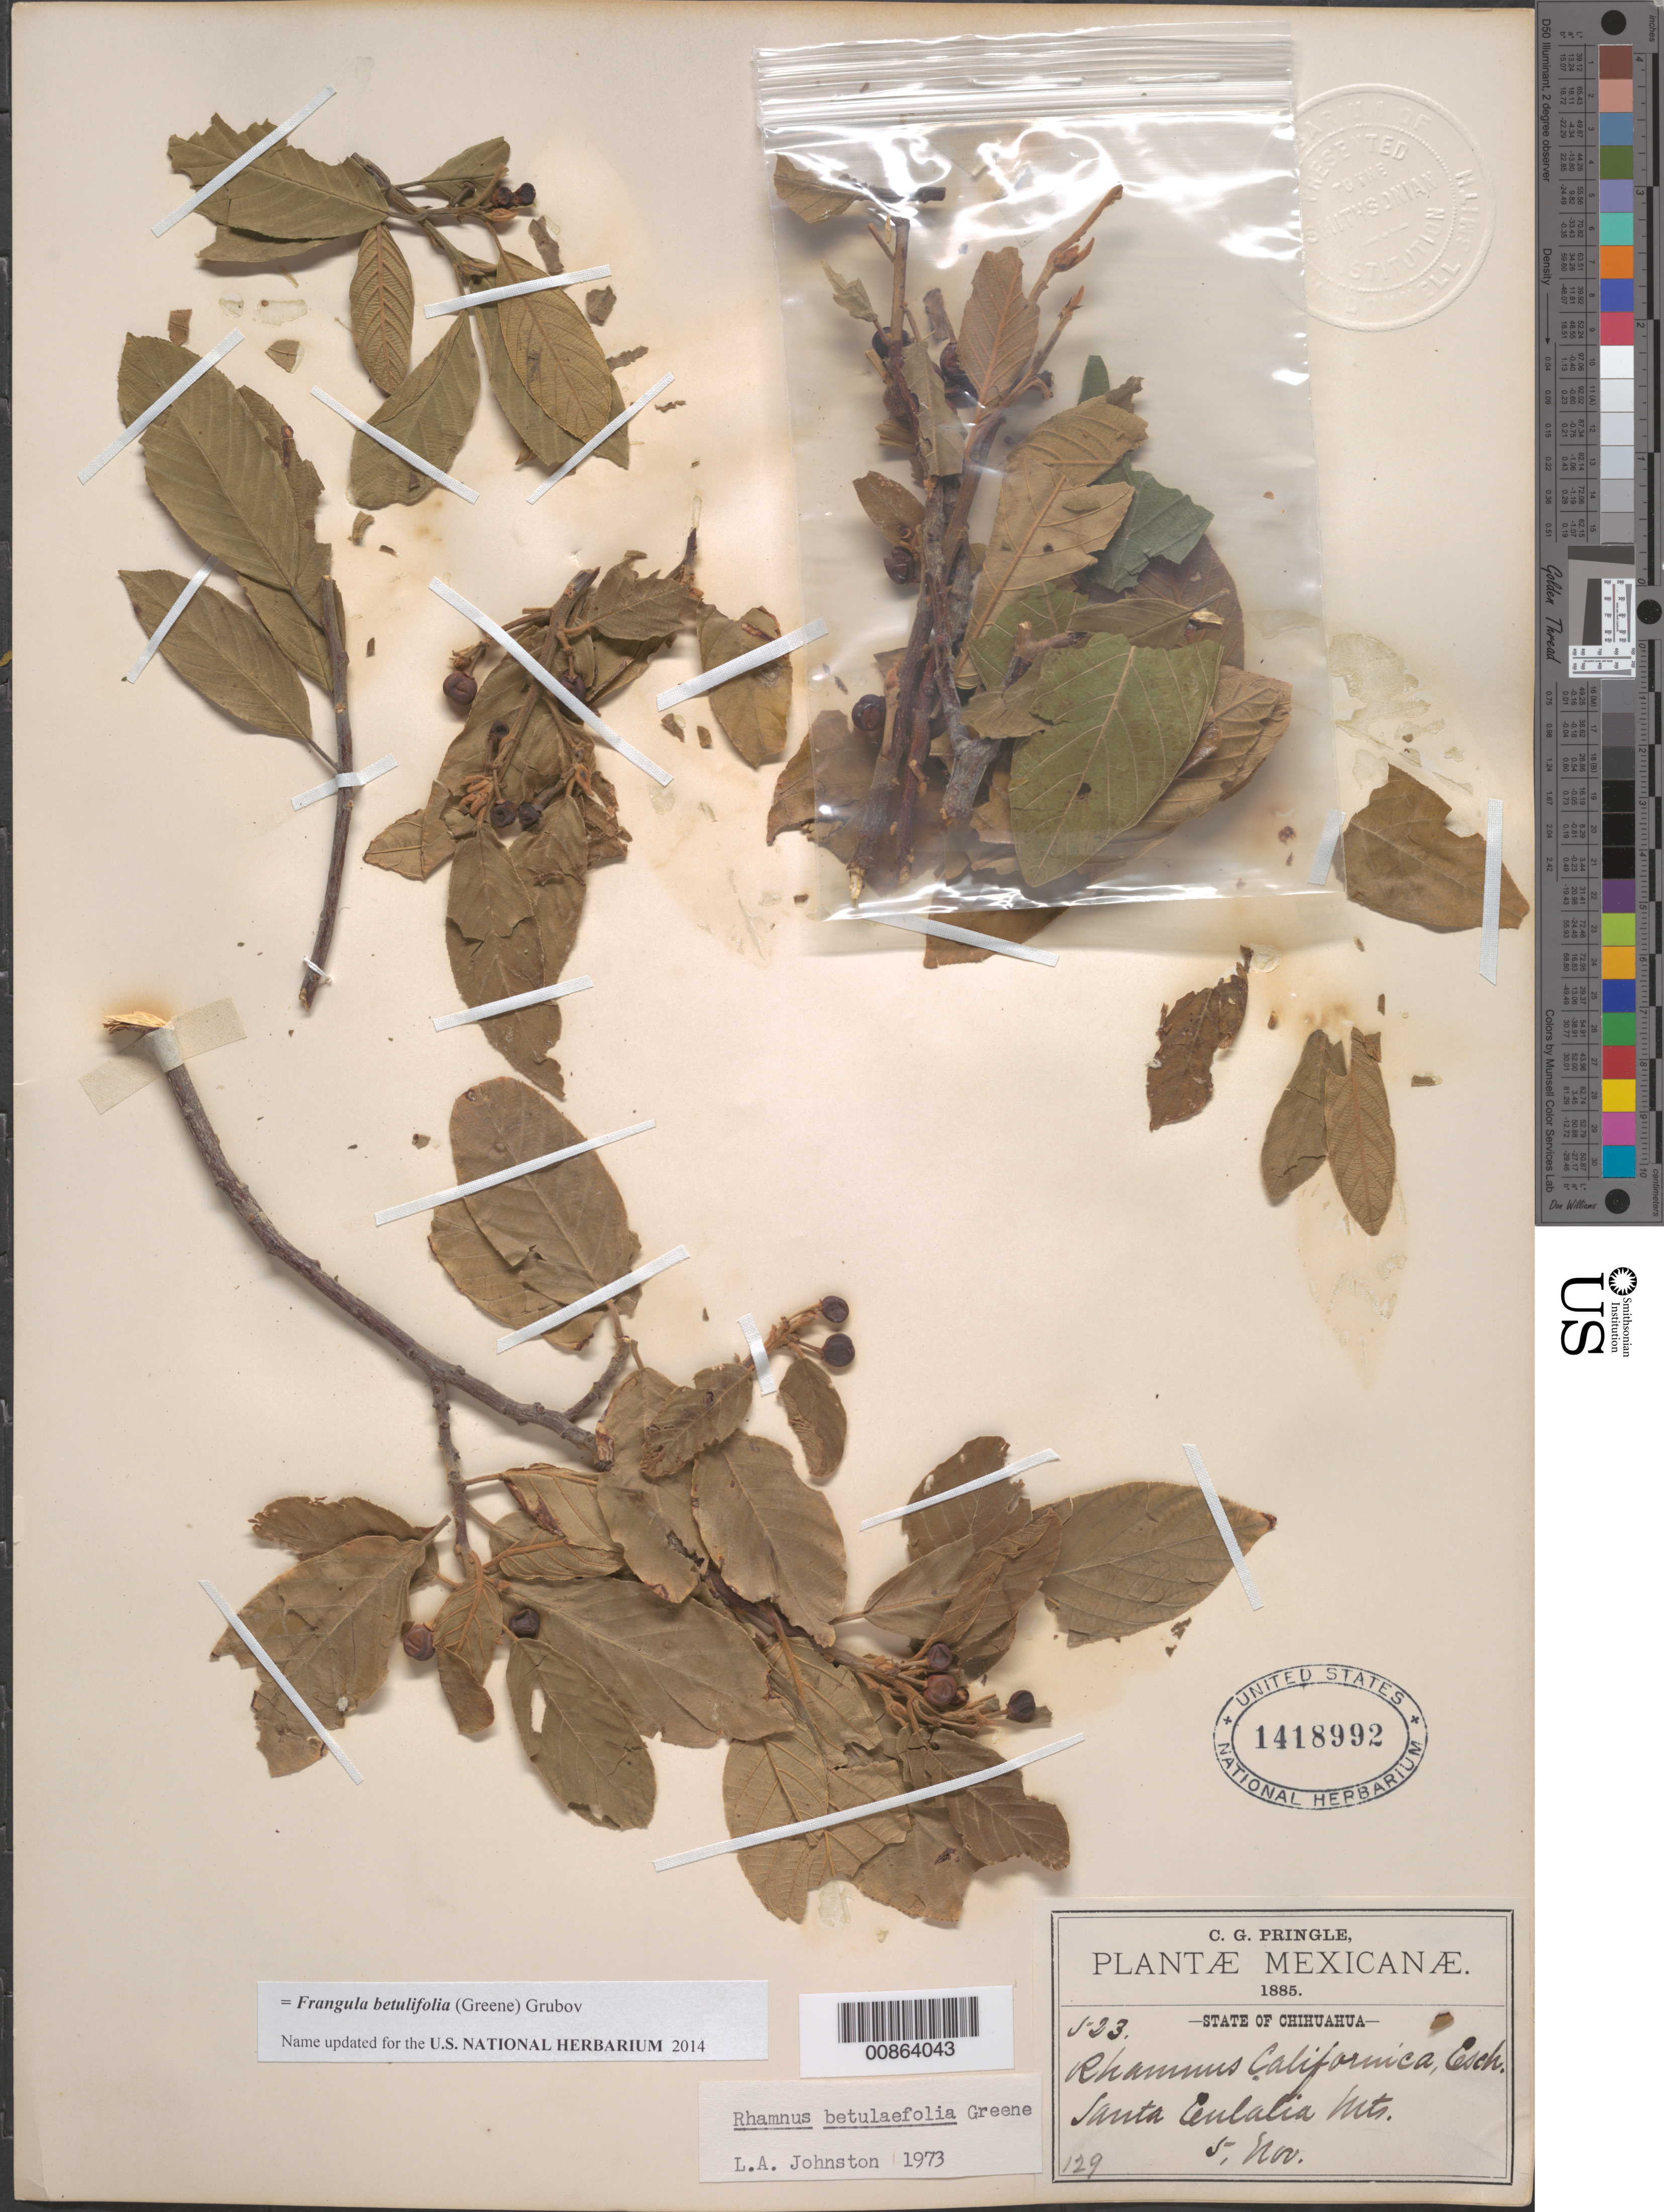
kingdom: Plantae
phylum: Tracheophyta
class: Magnoliopsida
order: Rosales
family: Rhamnaceae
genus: Frangula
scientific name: Frangula betulifolia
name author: (Greene) Grubov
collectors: C. G. Pringle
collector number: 523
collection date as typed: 05 Nov 1885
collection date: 1885-11-05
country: Mexico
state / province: Chihuahua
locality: Santa Eulalia Mts., Chihuahua.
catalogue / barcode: US 1418992